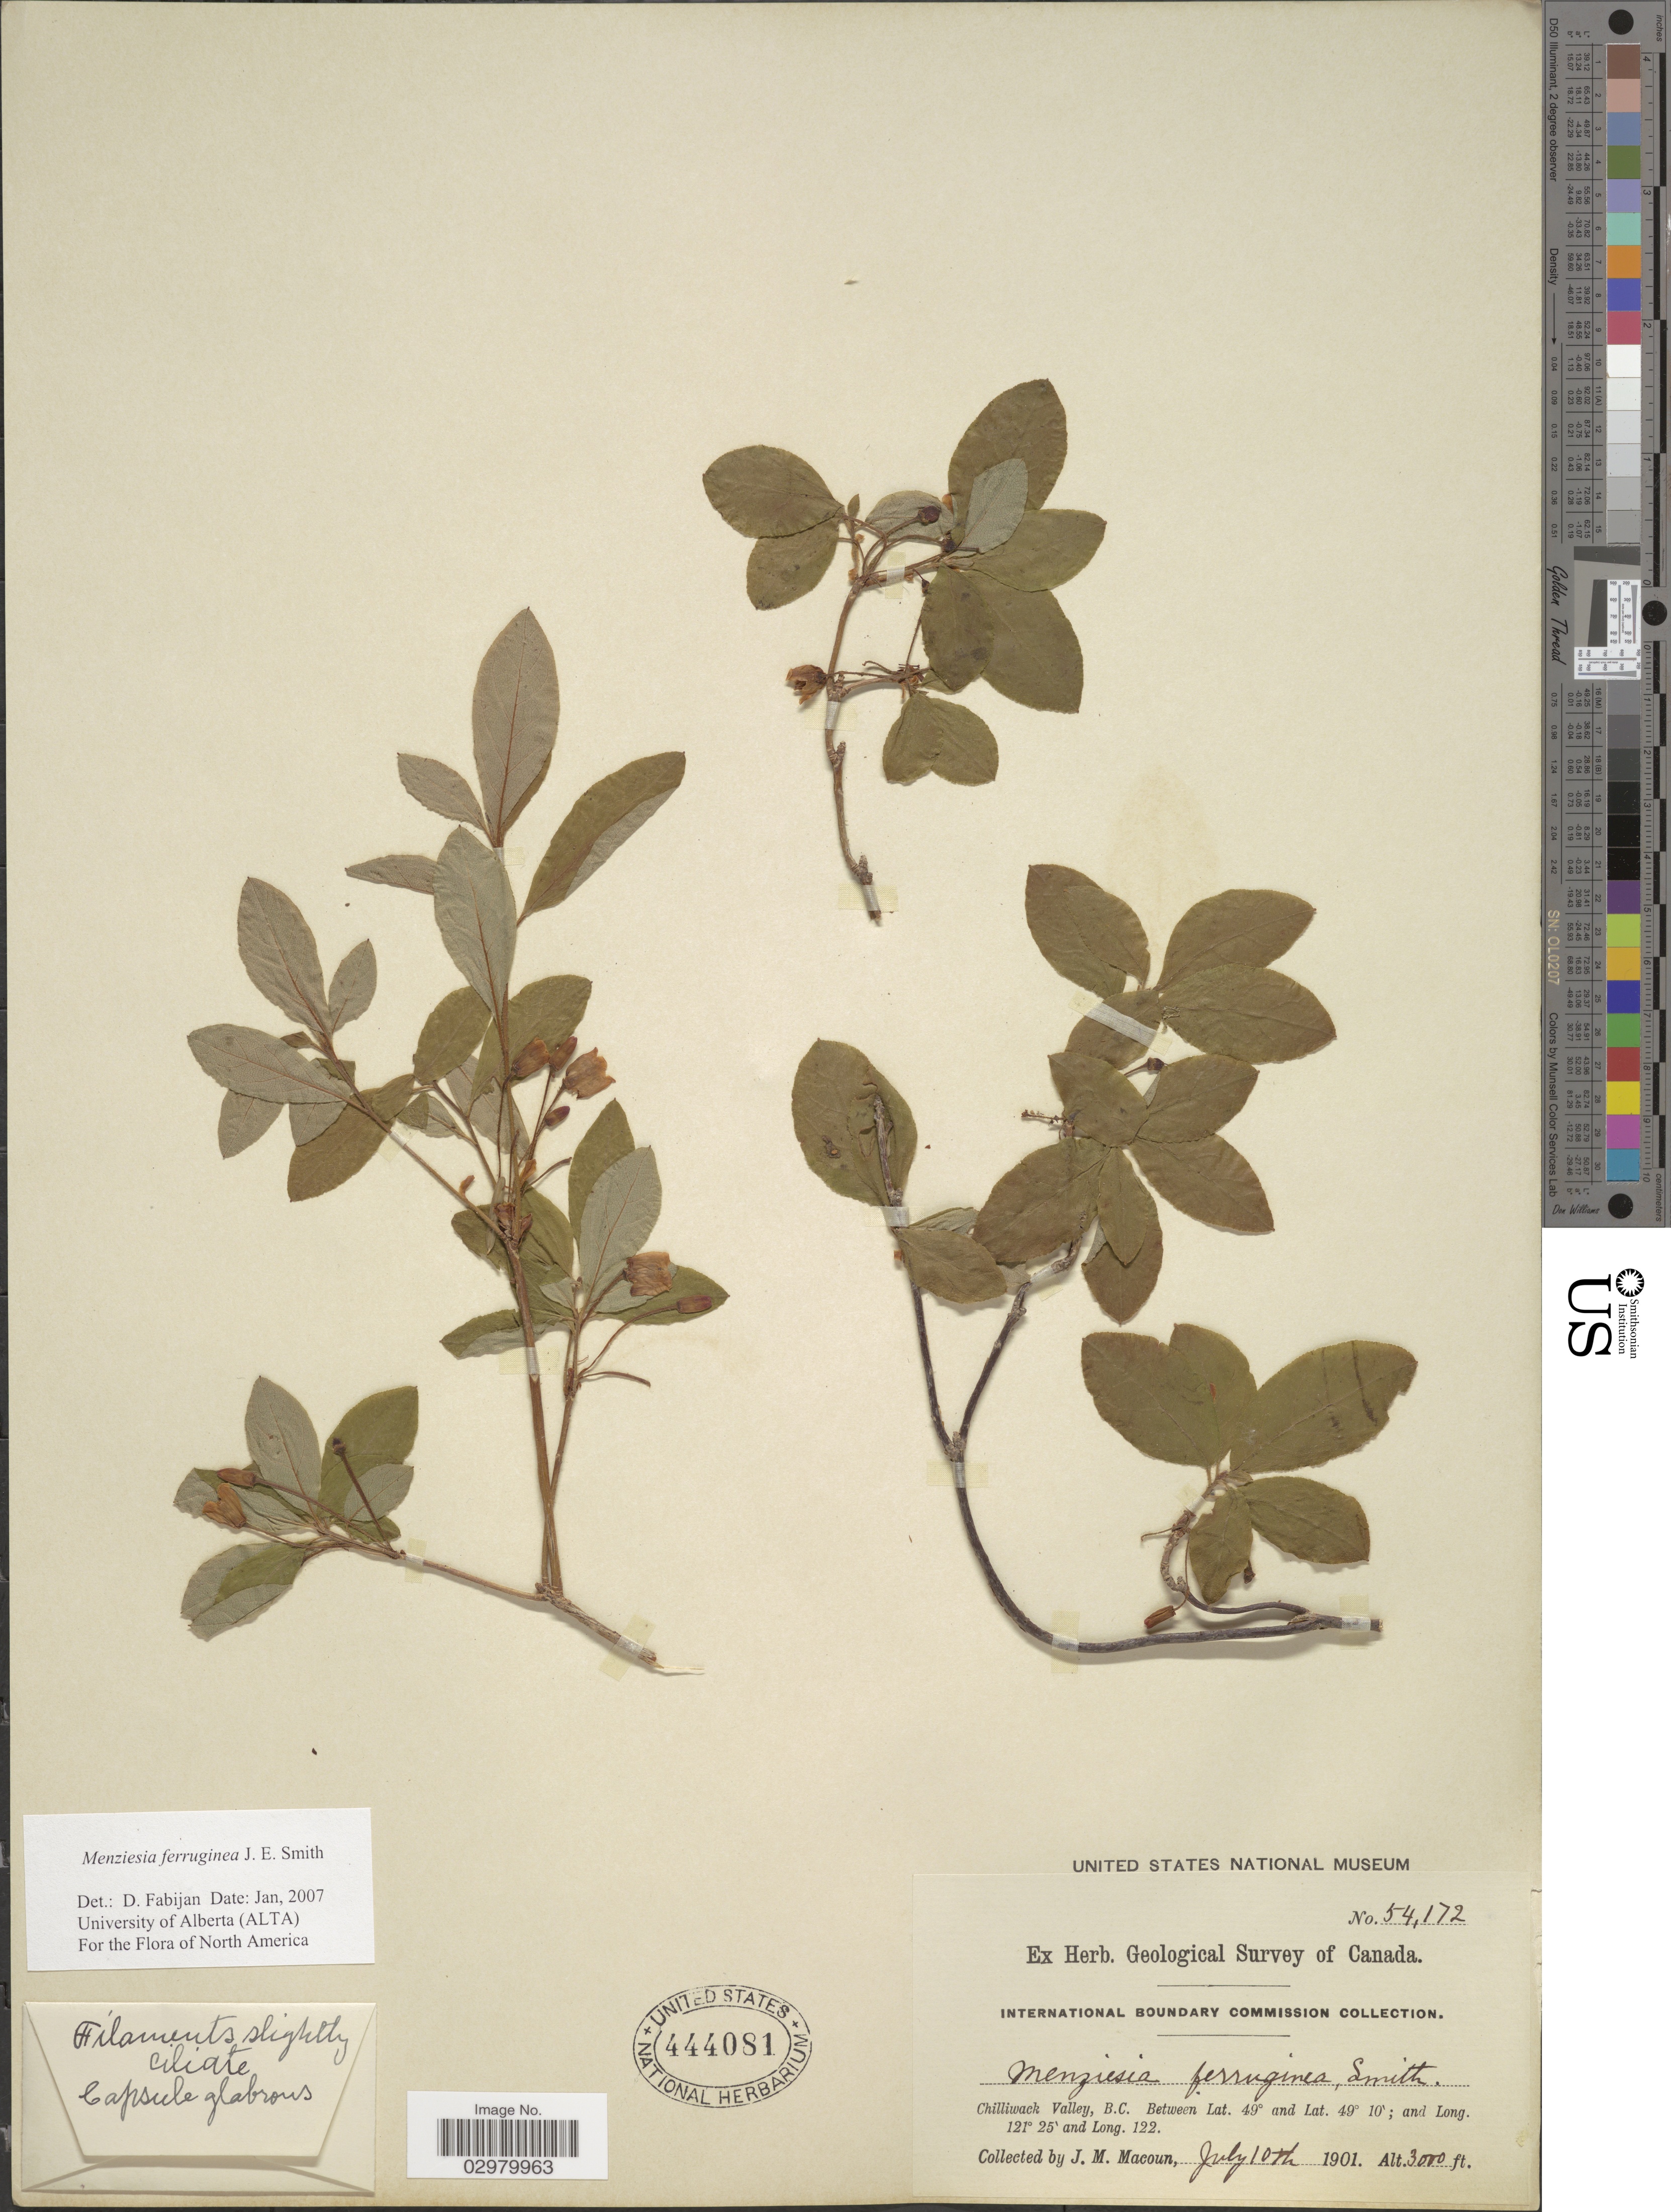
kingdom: Plantae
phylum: Tracheophyta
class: Magnoliopsida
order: Ericales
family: Ericaceae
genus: Menziesia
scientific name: Menziesia ferruginea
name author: Sm.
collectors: J. M. Macoun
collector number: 54172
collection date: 1901-07-10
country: Canada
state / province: British Columbia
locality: Chilliwack Valley, B. C.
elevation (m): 914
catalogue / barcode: US 444081